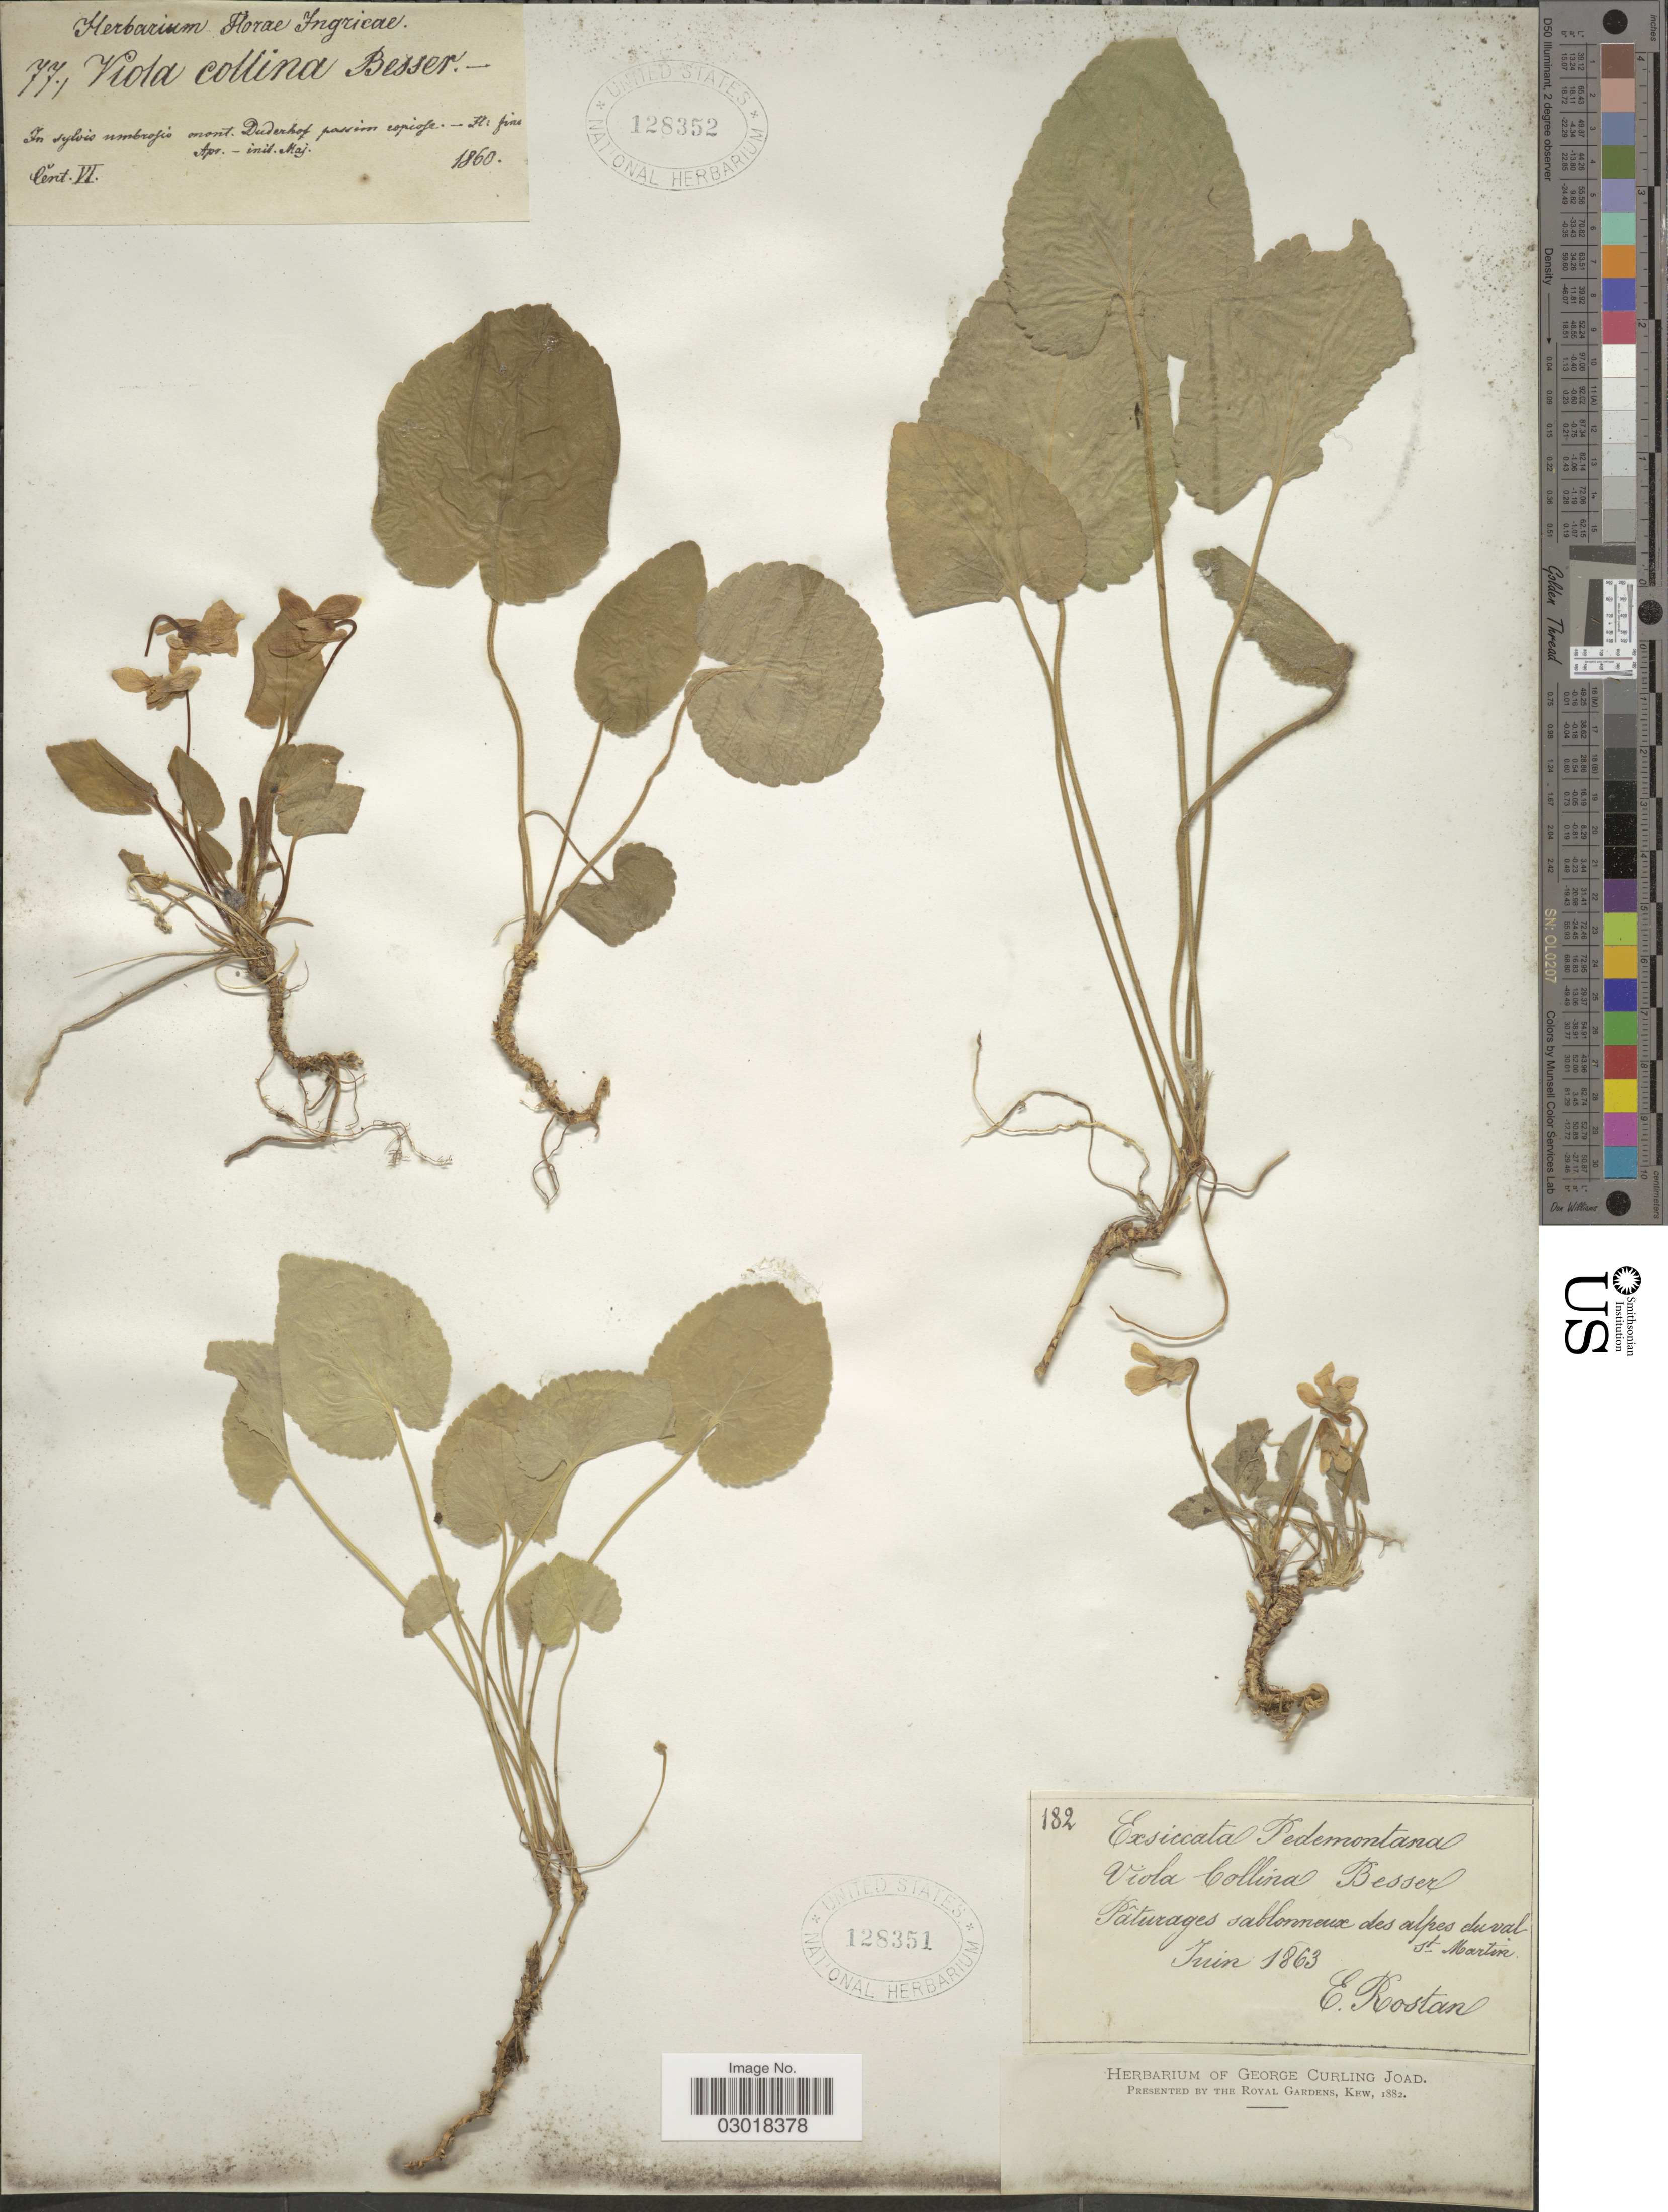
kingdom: Plantae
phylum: Tracheophyta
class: Magnoliopsida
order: Malpighiales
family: Violaceae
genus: Viola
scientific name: Viola collina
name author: Besser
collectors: E. Roostan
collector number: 182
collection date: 1863-06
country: France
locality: Pâturages sablonneux des alpes duval St. Martin.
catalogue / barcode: US 128351